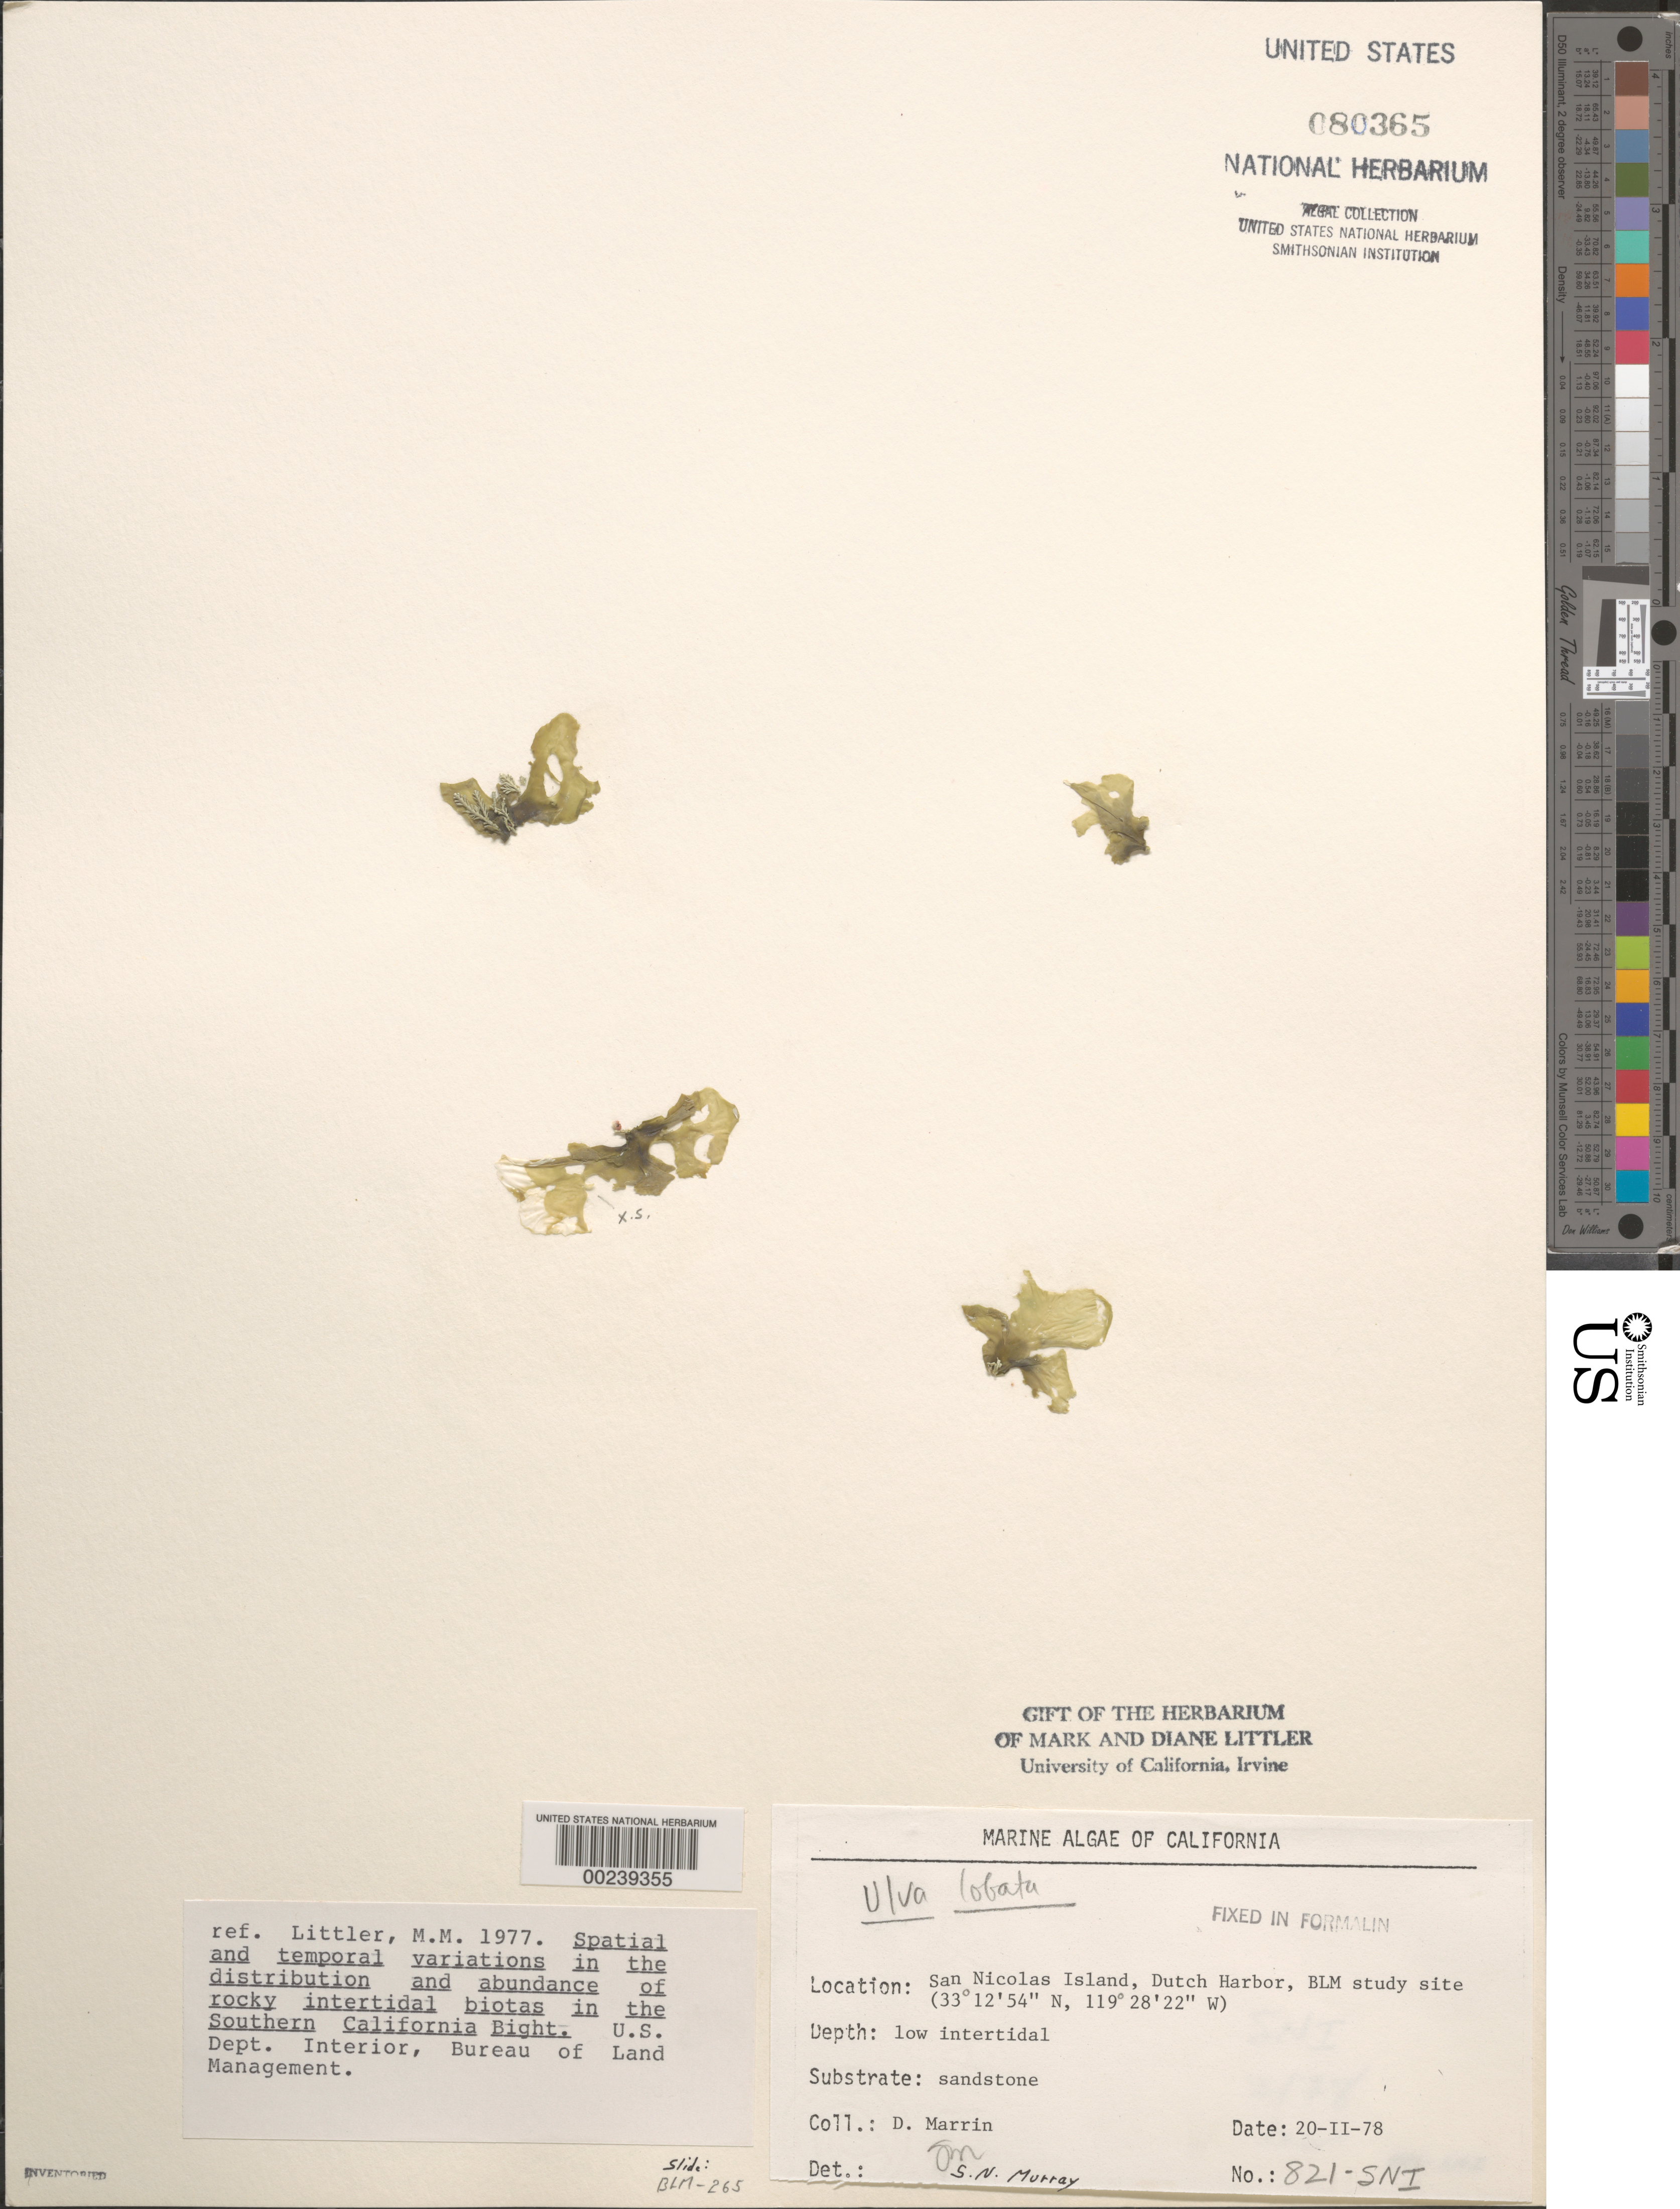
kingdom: Plantae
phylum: Chlorophyta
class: Ulvophyceae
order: Ulvales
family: Ulvaceae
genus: Ulva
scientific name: Ulva lactuca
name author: L.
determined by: Algae name updating Project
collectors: D. Marrin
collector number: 821-SNI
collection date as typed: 20 Feb 1978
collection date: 1978-02-20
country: United States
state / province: California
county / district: Ventura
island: San Nicolas Island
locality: Dutch Harbor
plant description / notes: BLM-SOCALBIGHT Rocky Intertidal Survey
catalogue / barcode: US 80365